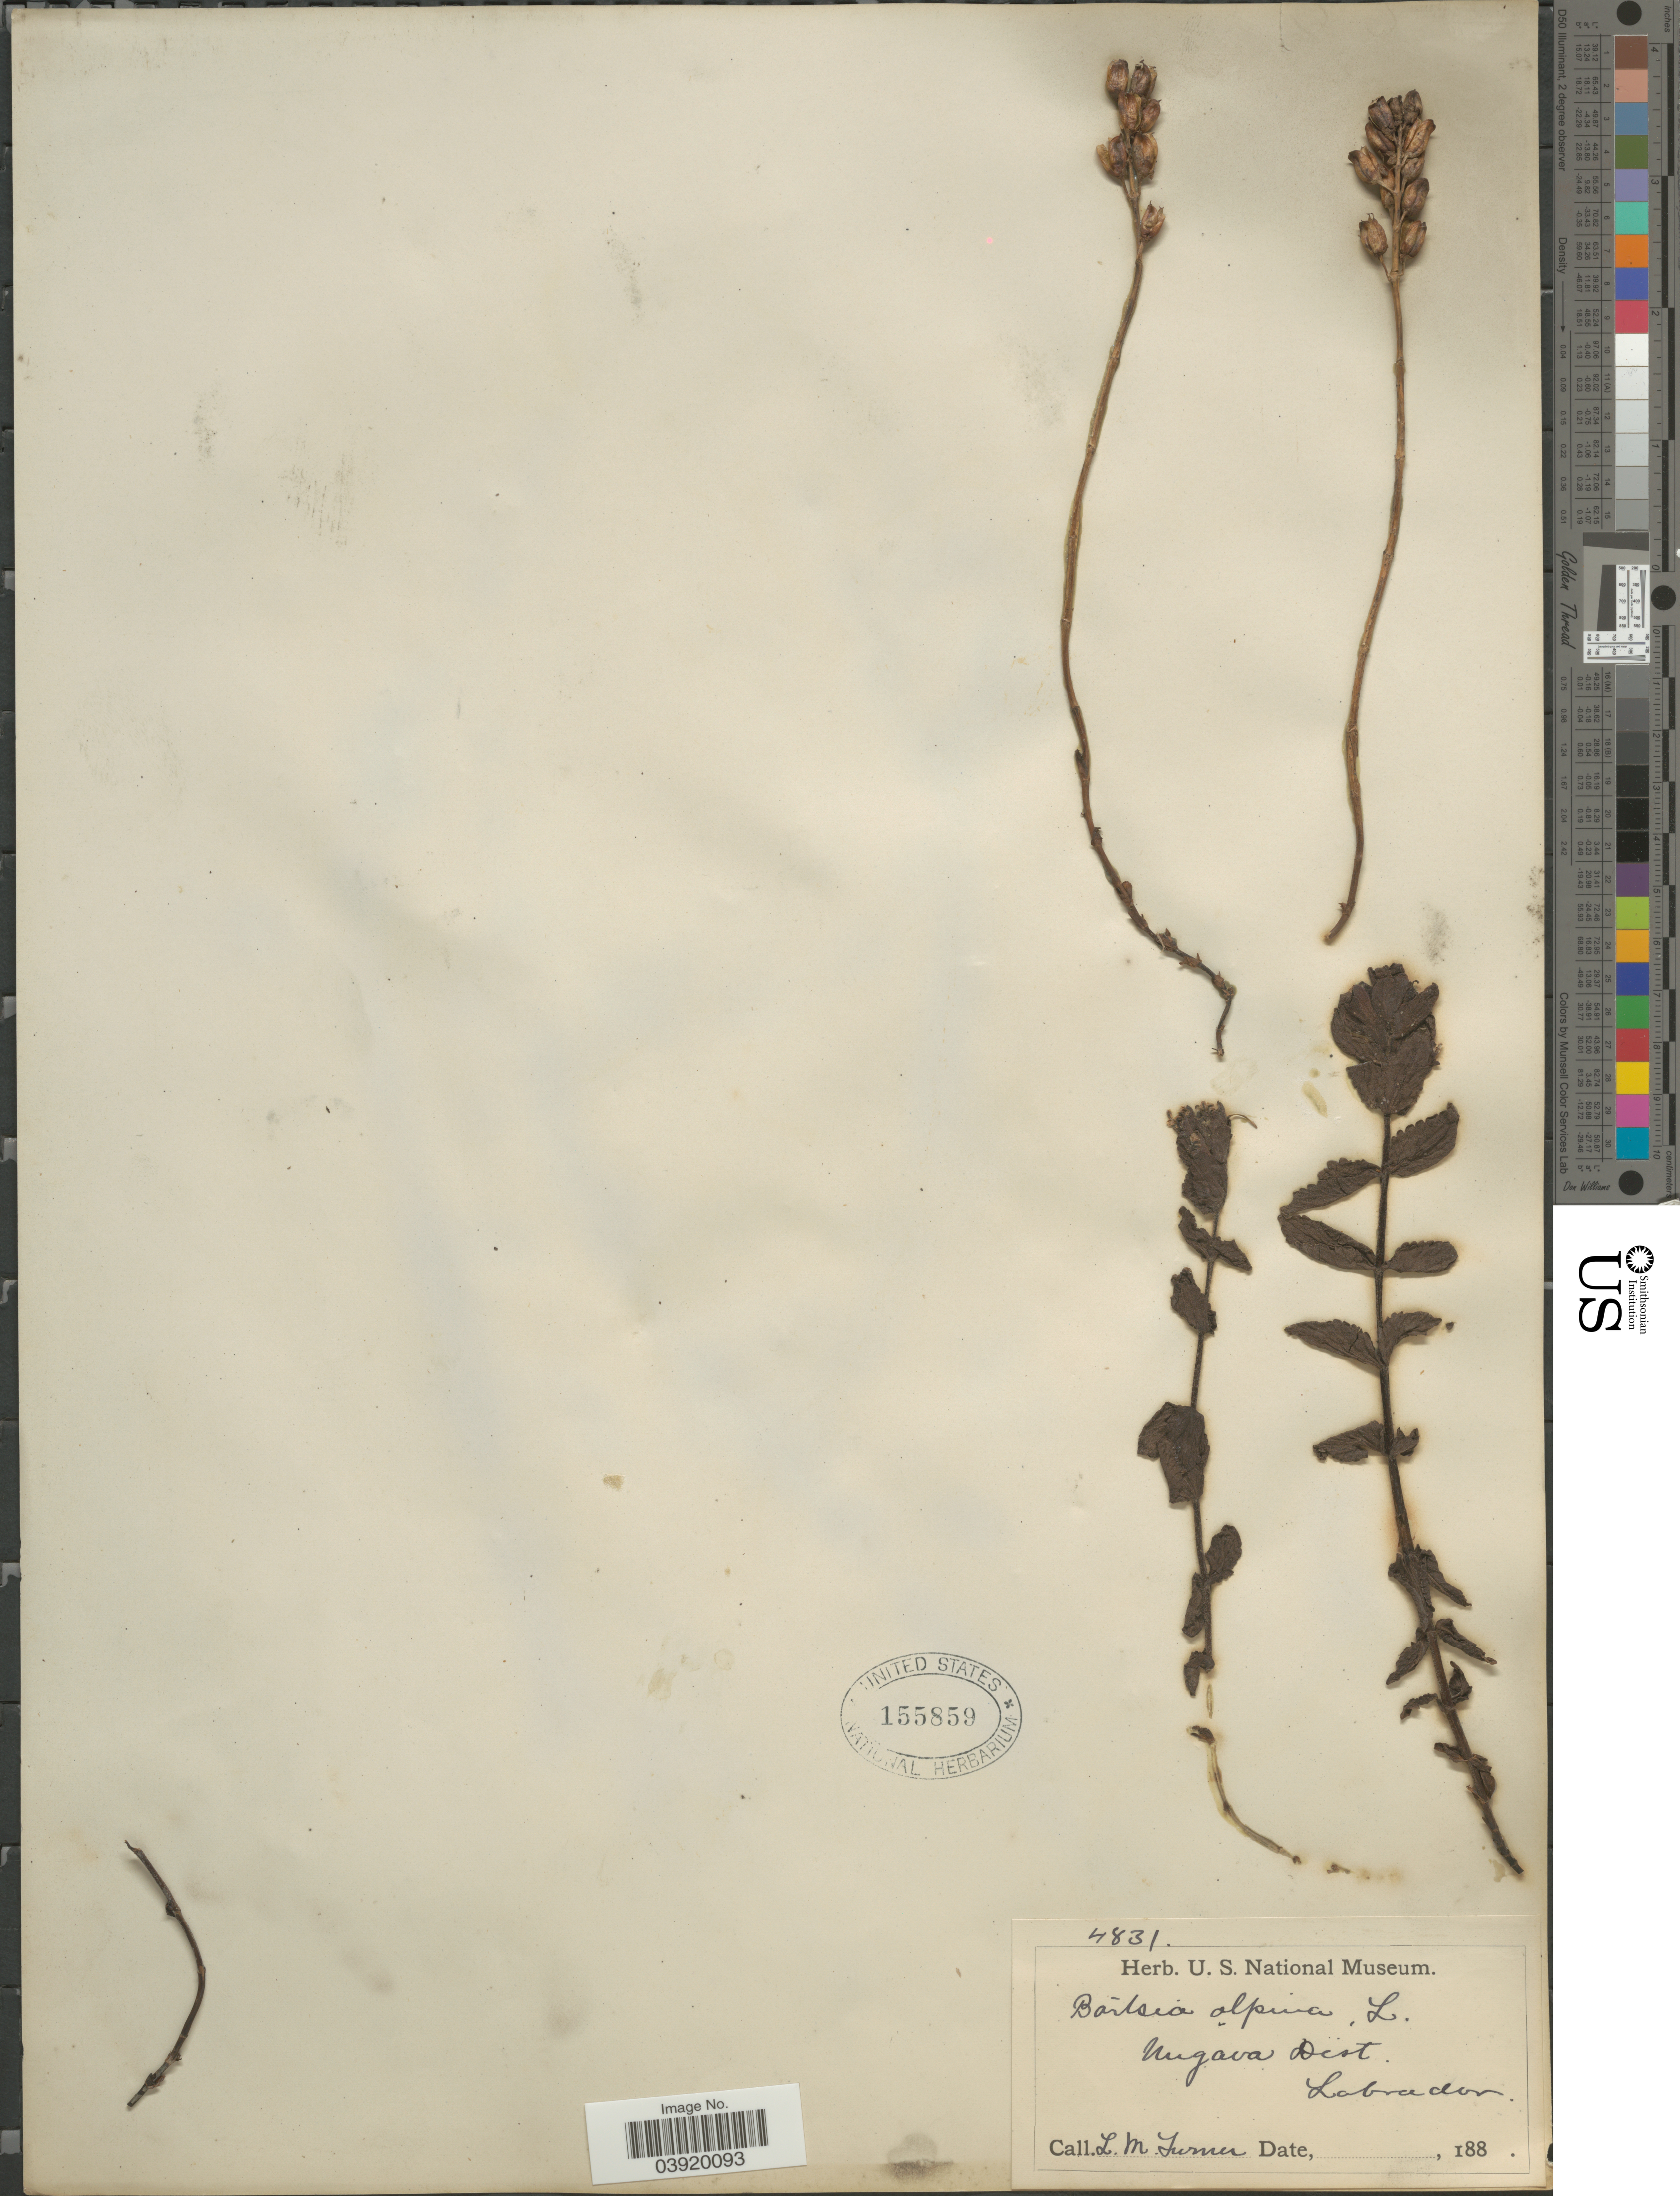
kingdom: Plantae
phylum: Tracheophyta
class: Magnoliopsida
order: Lamiales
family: Orobanchaceae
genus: Bartsia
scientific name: Bartsia alpina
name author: L.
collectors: L. M. Turner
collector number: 4831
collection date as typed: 188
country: Canada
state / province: Newfoundland and Labrador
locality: Ungava Dist. Labrador.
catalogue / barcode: US 155859